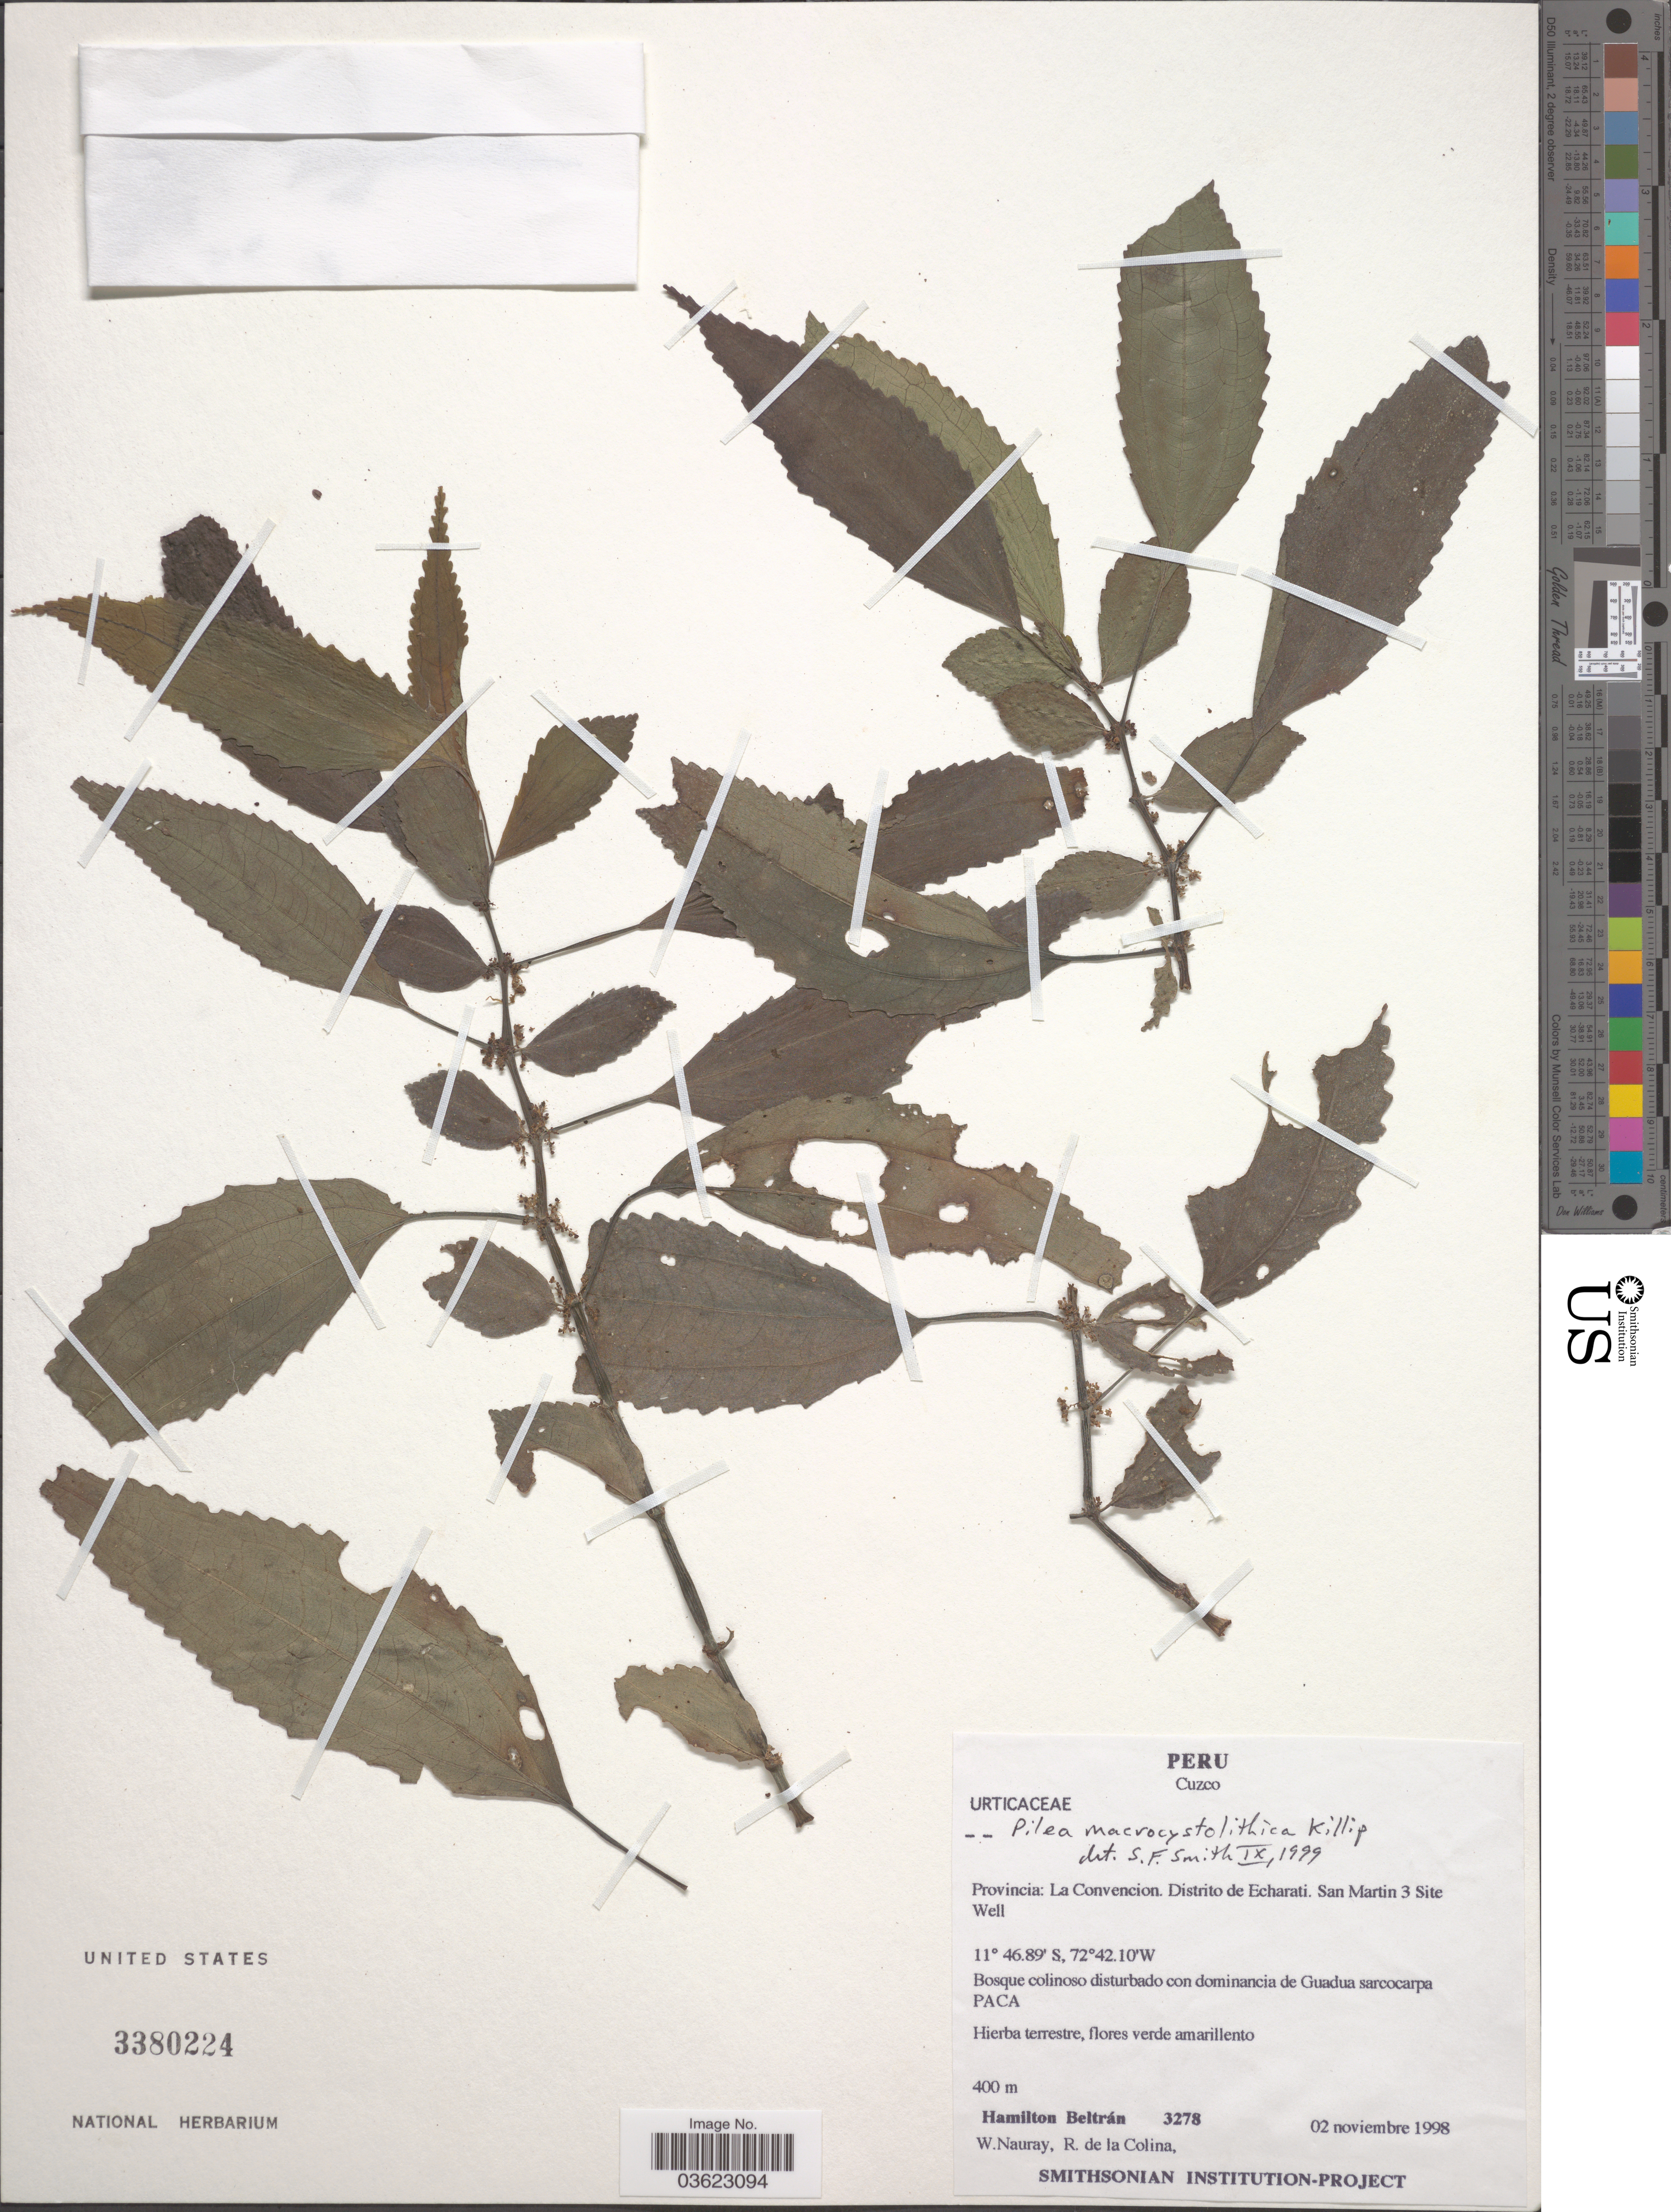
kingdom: Plantae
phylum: Tracheophyta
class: Magnoliopsida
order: Rosales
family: Urticaceae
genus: Pilea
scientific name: Pilea macrocystolithica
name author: Killip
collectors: H. Beltran, W. Nauray & R. Colina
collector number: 3278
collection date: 1998-11-02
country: Peru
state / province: Cusco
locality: Cuzco. Provincia: La Convencion. Distrito de Echarati. San Martin 3 Site Well.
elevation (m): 400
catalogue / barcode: US 3380224